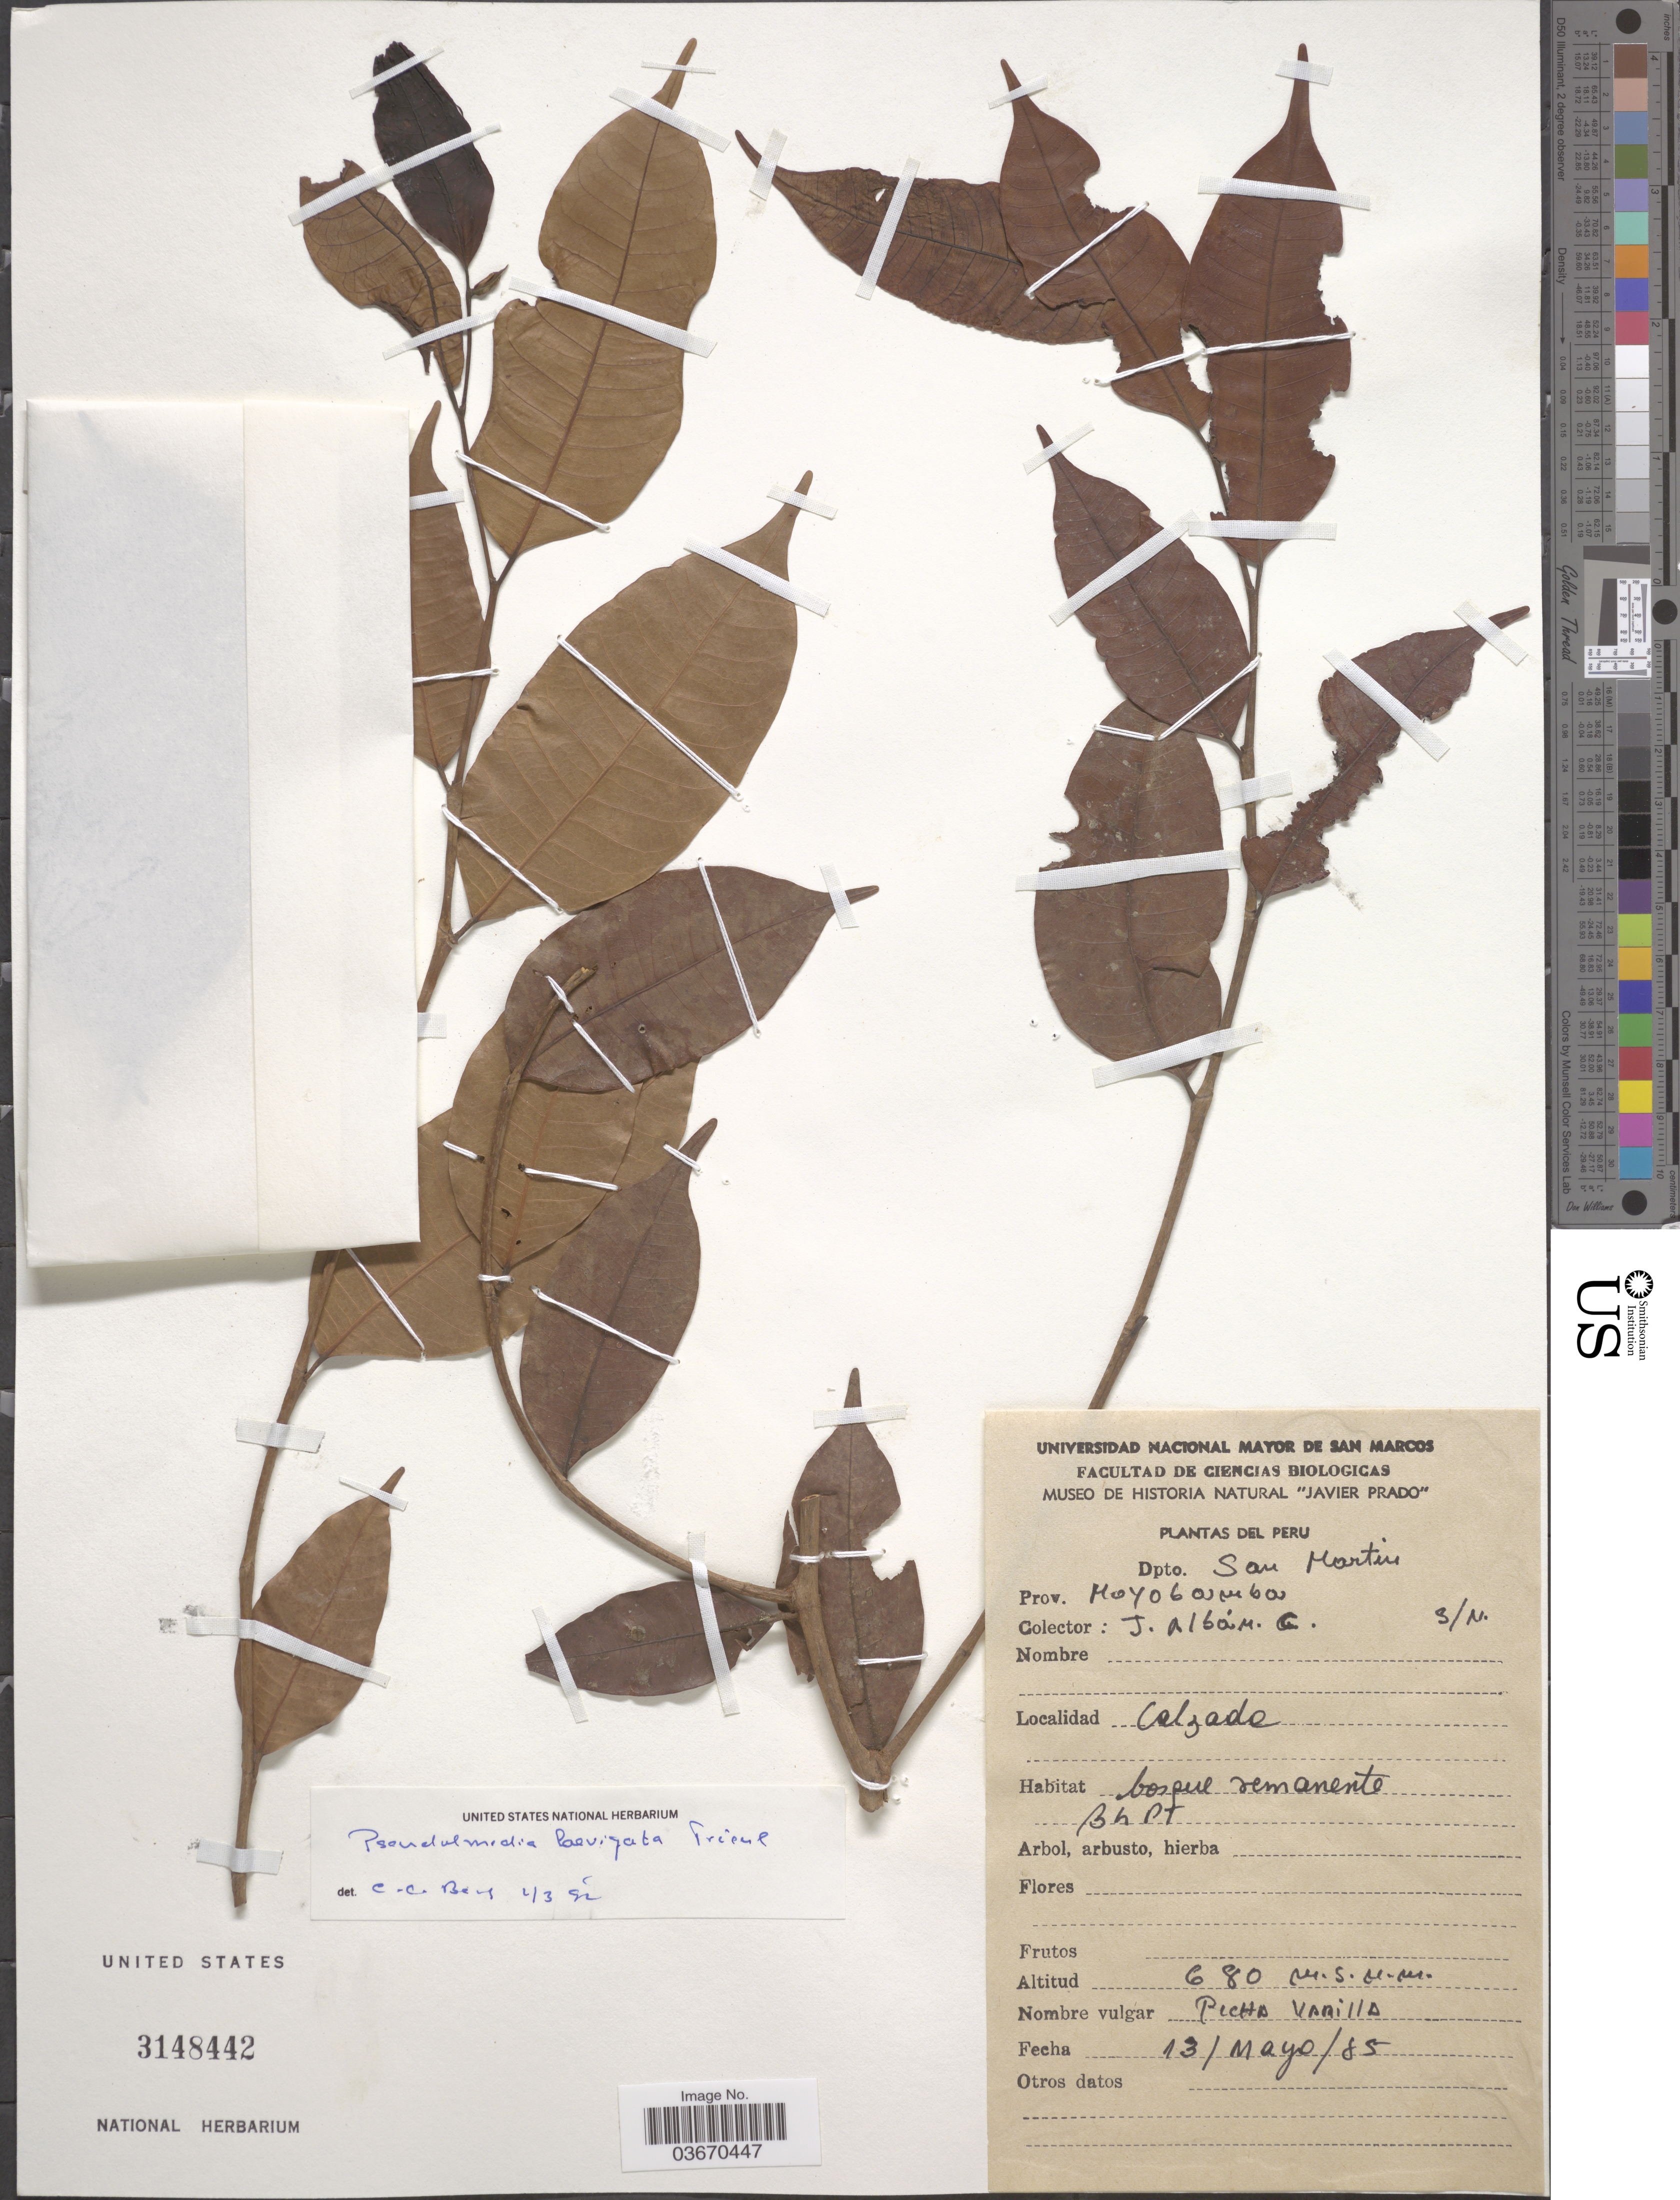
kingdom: Plantae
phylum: Tracheophyta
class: Magnoliopsida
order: Rosales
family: Moraceae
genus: Pseudolmedia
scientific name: Pseudolmedia laevigata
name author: Trécul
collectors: J. Alban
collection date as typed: Transcribed d/m/y: 13/5/85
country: Peru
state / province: San Martín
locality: Dpto. San Martin. Prov. Moyobamba. Calzada.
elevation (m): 680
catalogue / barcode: US 3148442